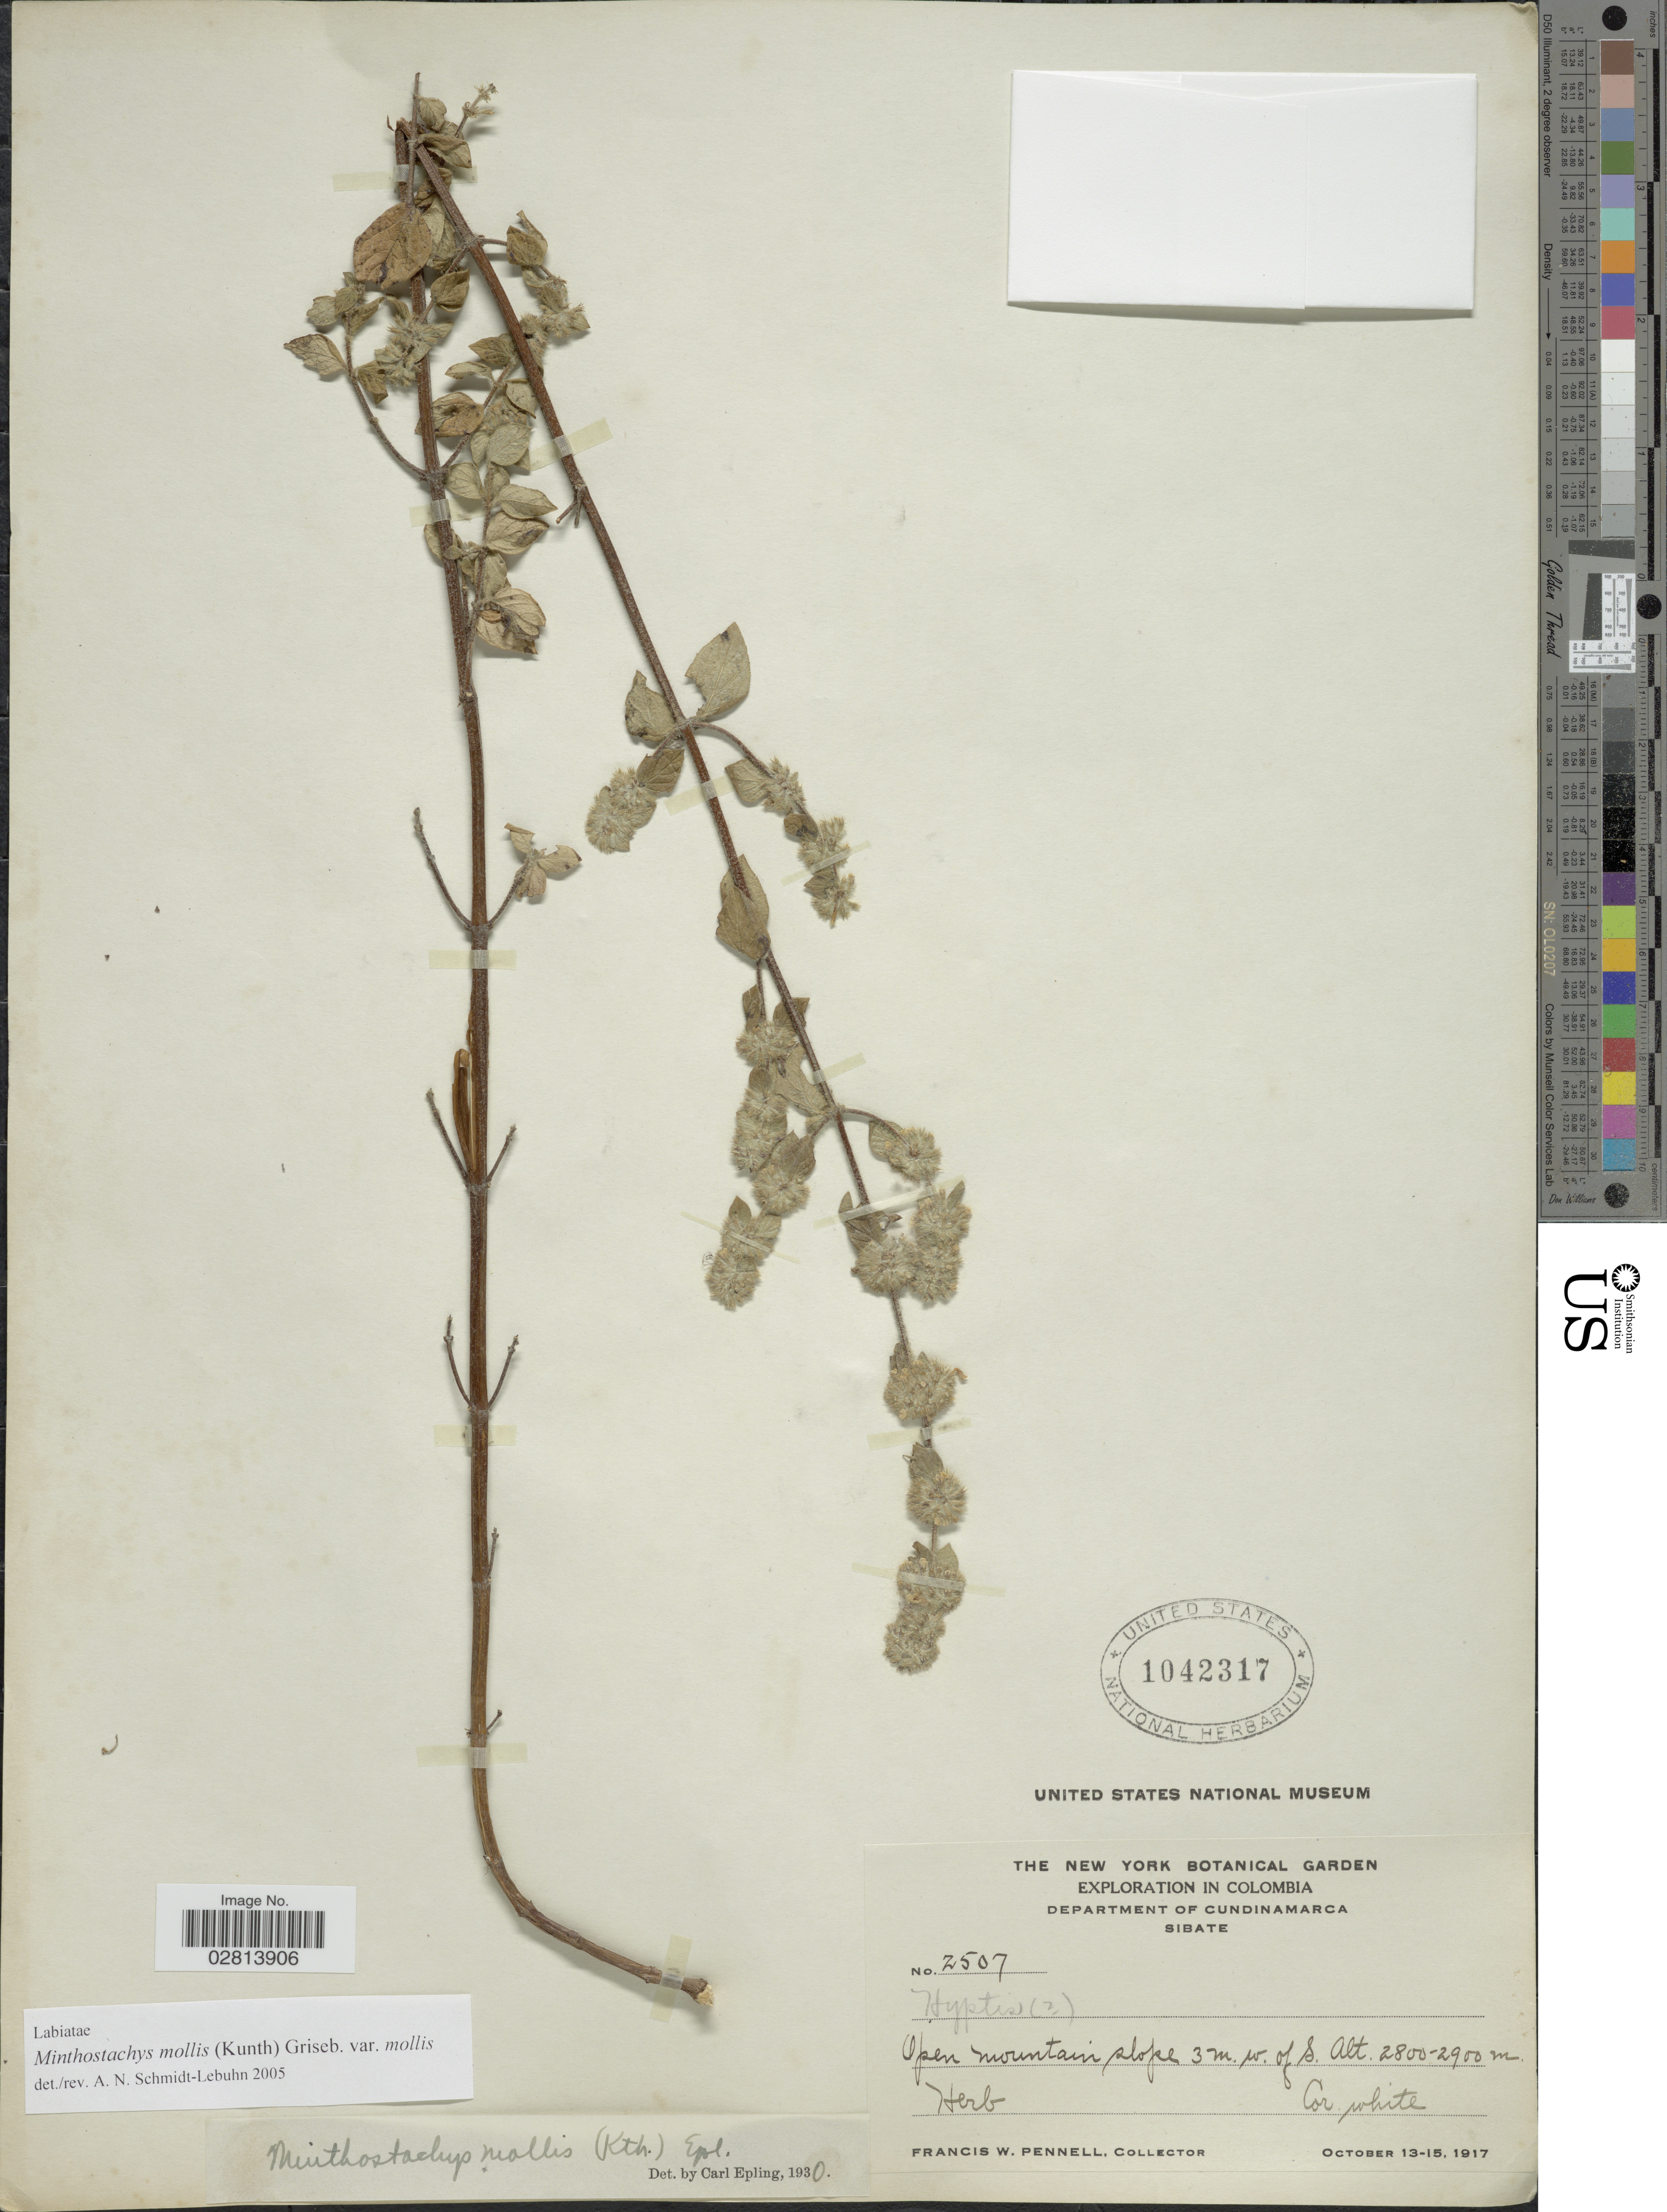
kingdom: Plantae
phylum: Tracheophyta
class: Magnoliopsida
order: Lamiales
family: Lamiaceae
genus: Minthostachys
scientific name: Minthostachys mollis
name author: (Kunth) Griseb.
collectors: F. W. Pennell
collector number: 2507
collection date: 1917-10-13/1917-10-15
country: Colombia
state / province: Cundinamarca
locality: Department of Cundinamarca, Sibate. Open mountain slope 3 m.w. of S.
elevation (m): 2800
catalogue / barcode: US 1042317